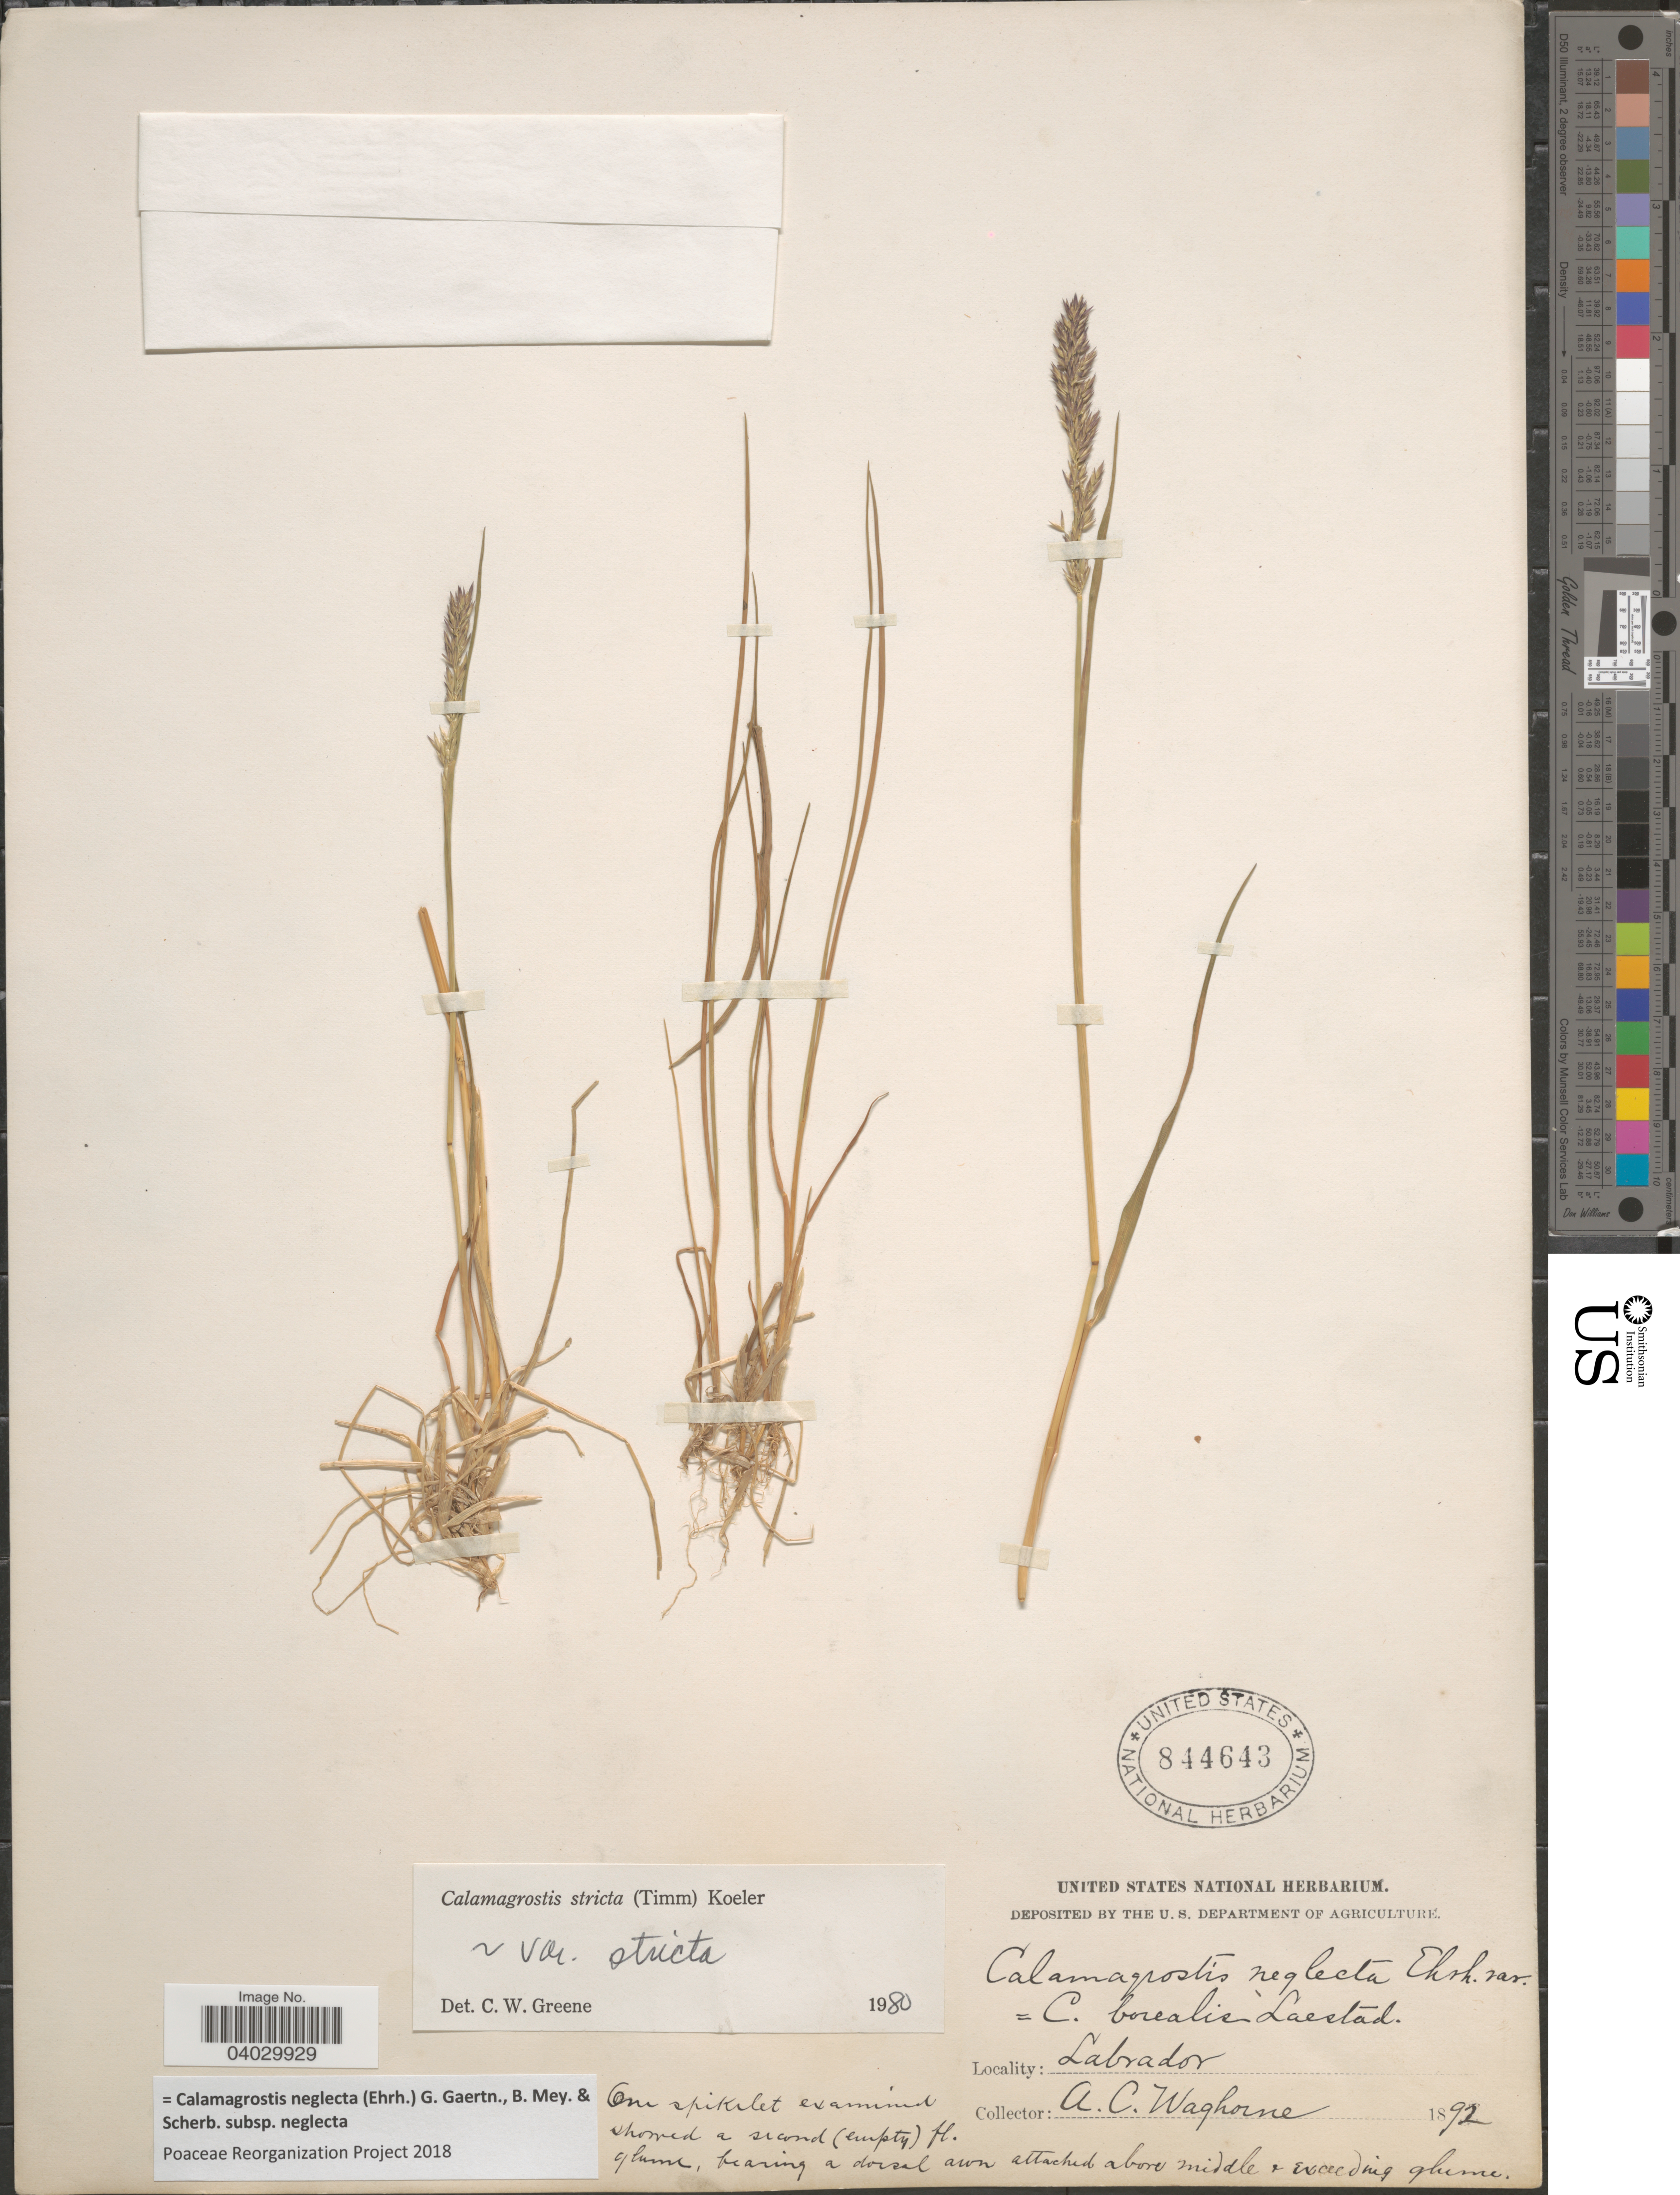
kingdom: Plantae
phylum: Tracheophyta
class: Liliopsida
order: Poales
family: Poaceae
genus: Calamagrostis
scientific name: Calamagrostis neglecta subsp. neglecta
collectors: A. Waghorne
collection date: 1892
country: Canada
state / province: Newfoundland and Labrador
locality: Labrador.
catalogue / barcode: US 844643